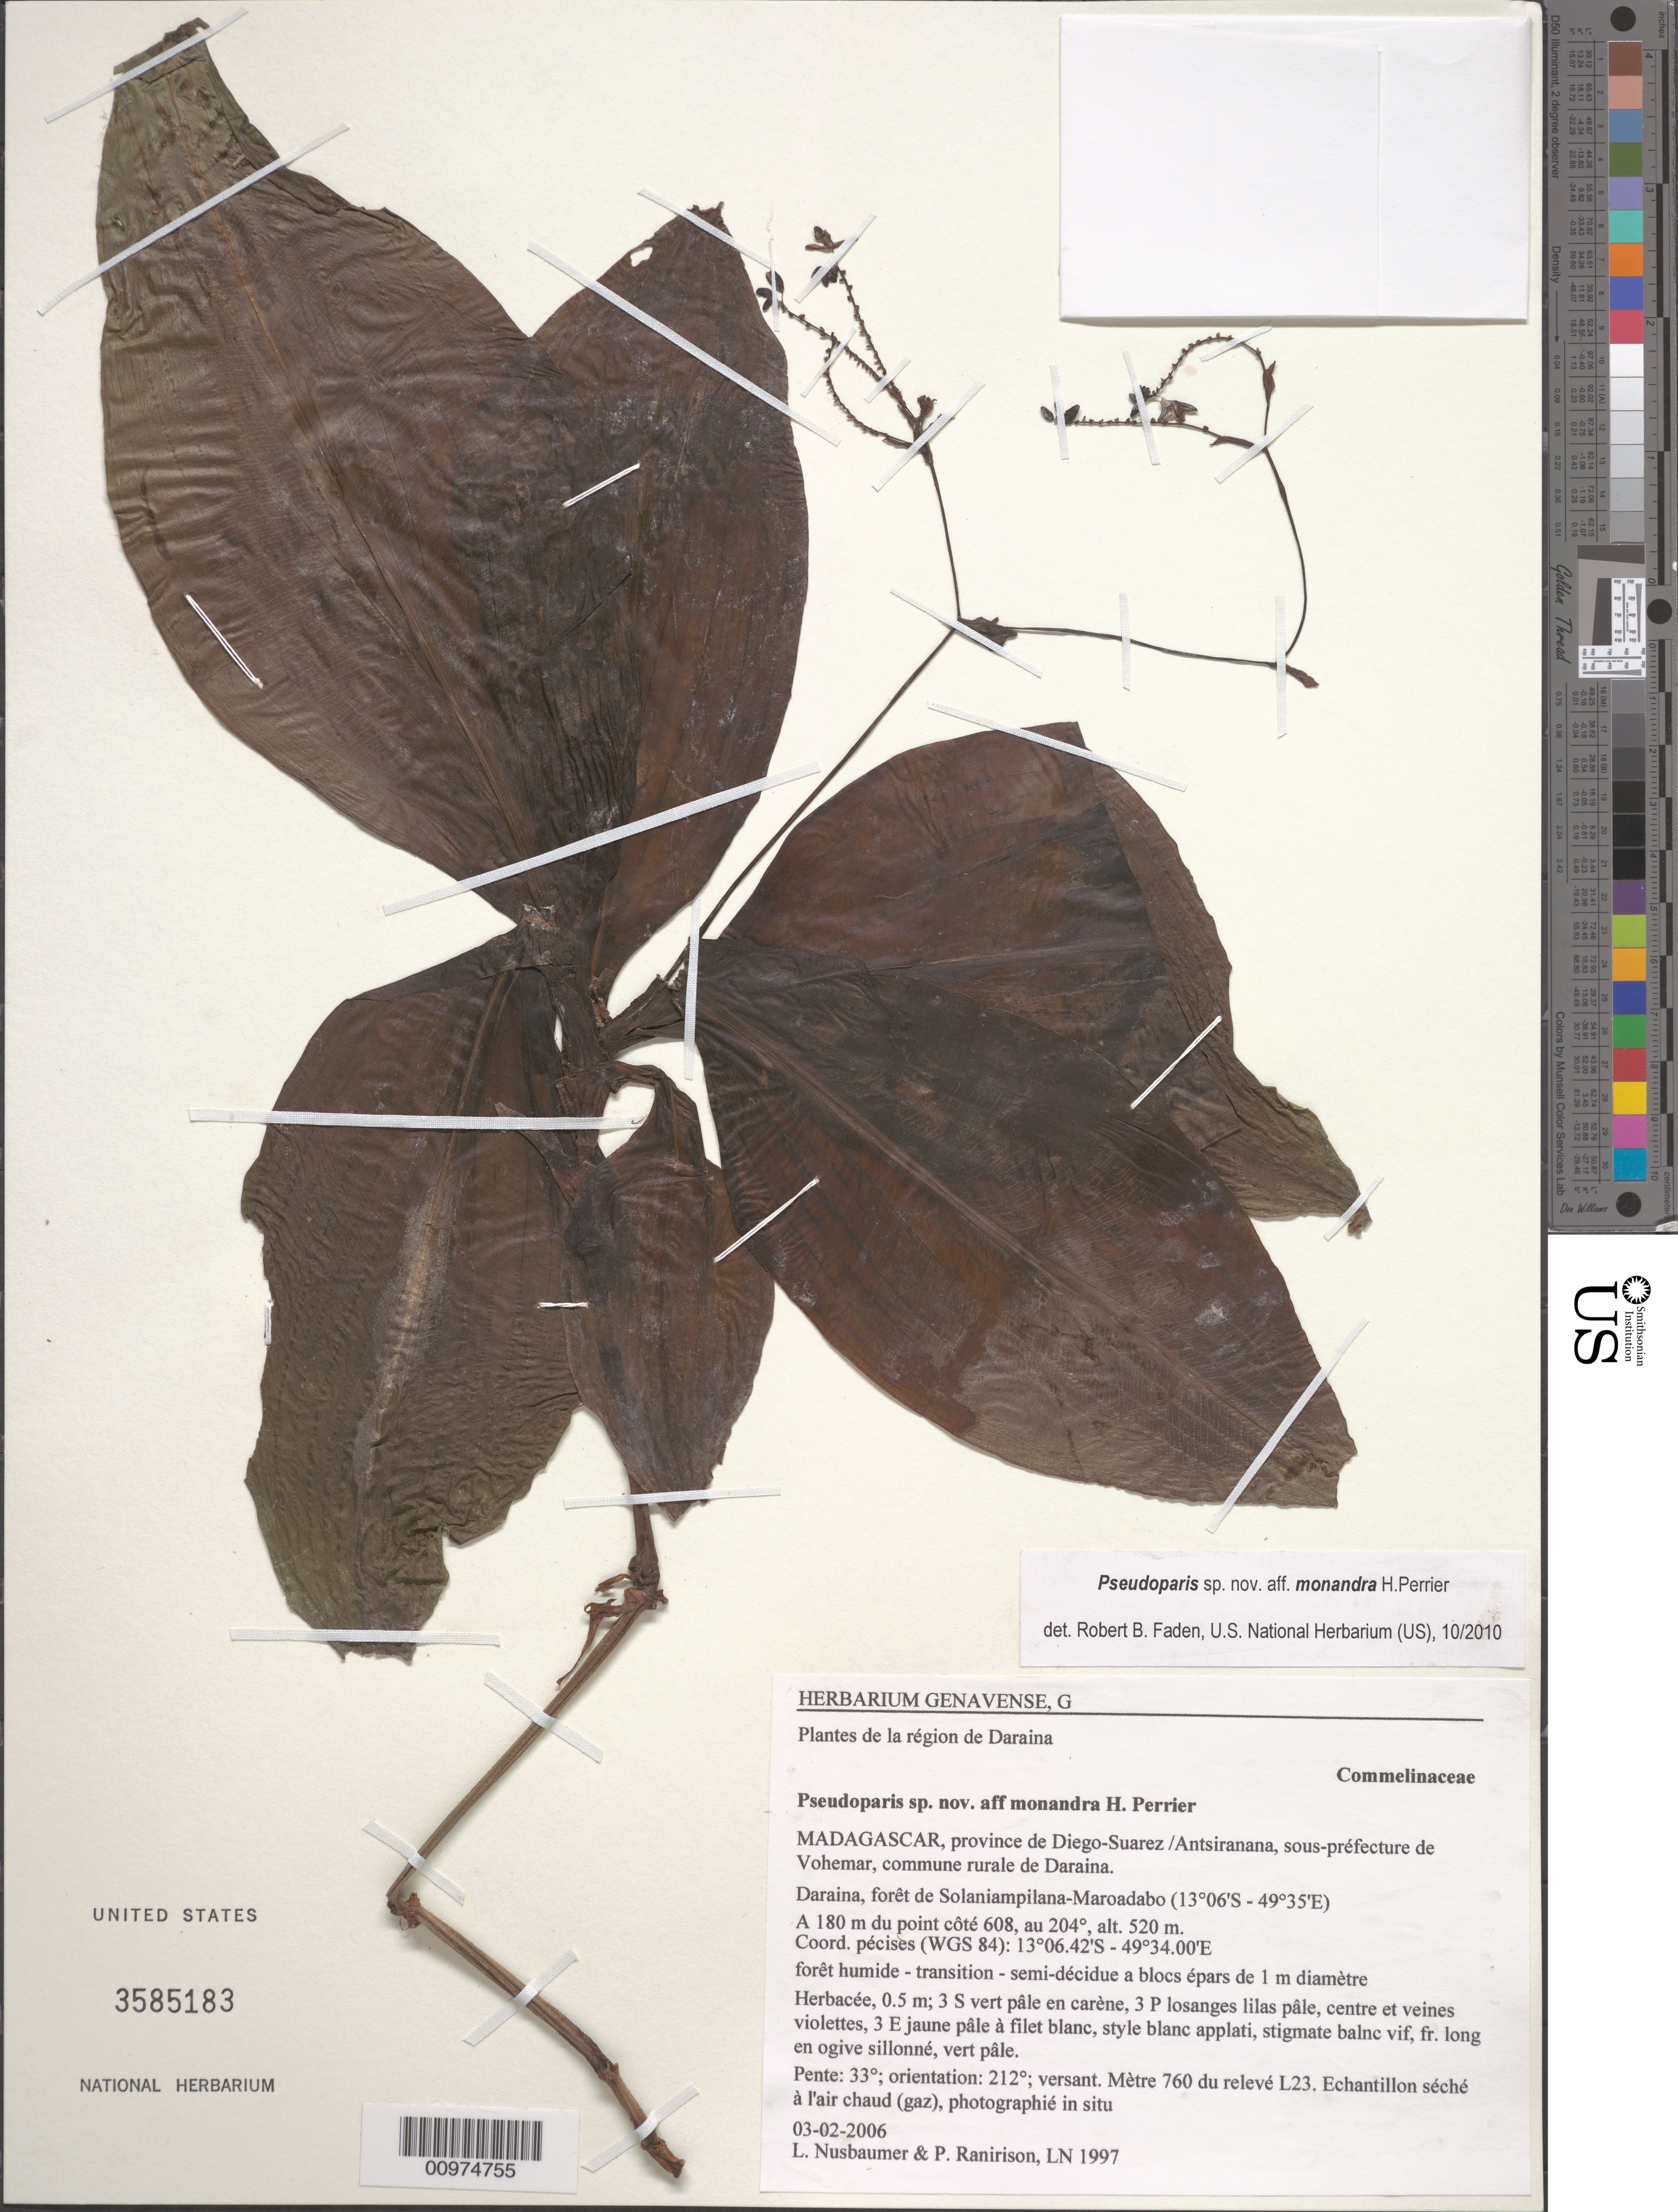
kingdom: Plantae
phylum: Tracheophyta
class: Liliopsida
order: Commelinales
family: Commelinaceae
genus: Pseudoparis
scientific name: Pseudoparis monandra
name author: H. Perrier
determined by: Faden, Robert B., (US), Smithsonian Institution - National Museum of Natural History (UNITED STATES)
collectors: L. Nusbaumer & L. Ranirison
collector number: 1997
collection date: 2006-02-03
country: Madagascar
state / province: Sava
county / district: Vohémar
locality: commune rurale de Daraina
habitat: forêt humide - transition - semi-décidue a blocs épars de 1 m diamètre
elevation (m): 520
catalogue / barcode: US 3585183